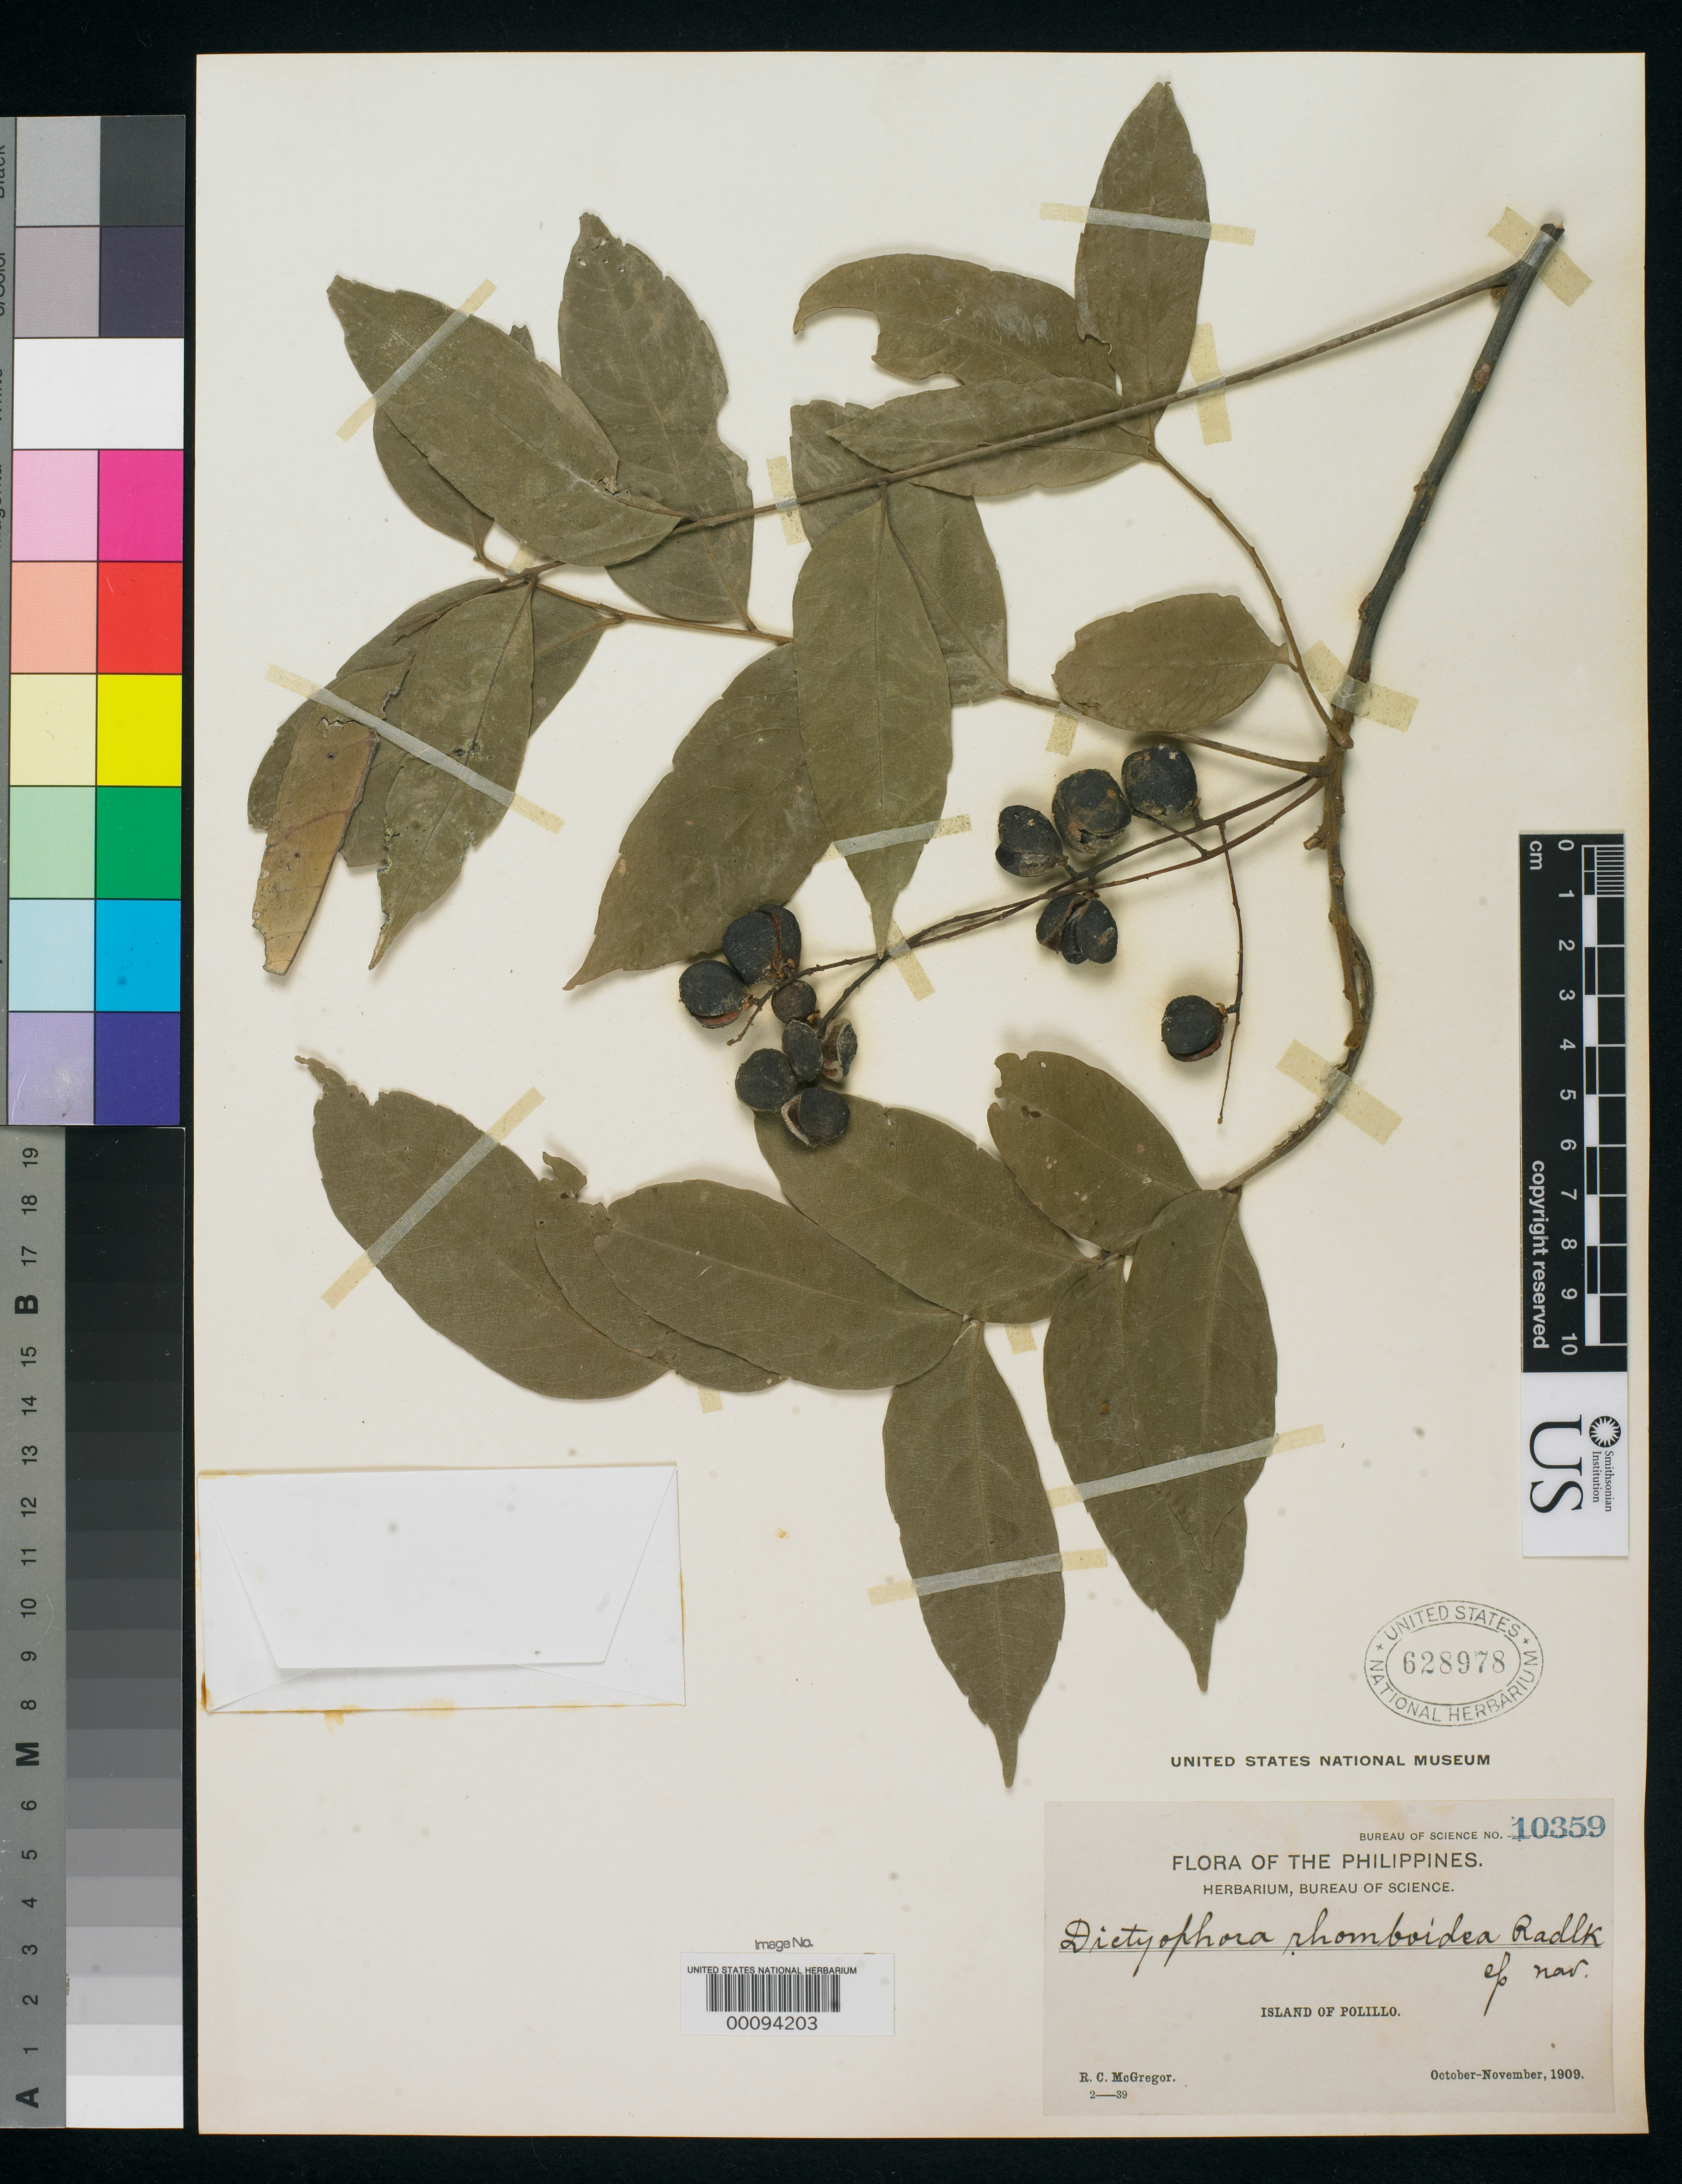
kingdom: Plantae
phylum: Tracheophyta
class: Magnoliopsida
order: Sapindales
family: Sapindaceae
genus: Dictyoneura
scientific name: Dictyoneura rhomboidea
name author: Radlk.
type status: Isotype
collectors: R. C. McGregor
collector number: Bur. Sci. 10359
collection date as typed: Oct 1909 to -- Nov 1909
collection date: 1909-10/1909-11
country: Philippines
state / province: Calabarzon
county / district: Quezon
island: Polillo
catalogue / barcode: US 628978